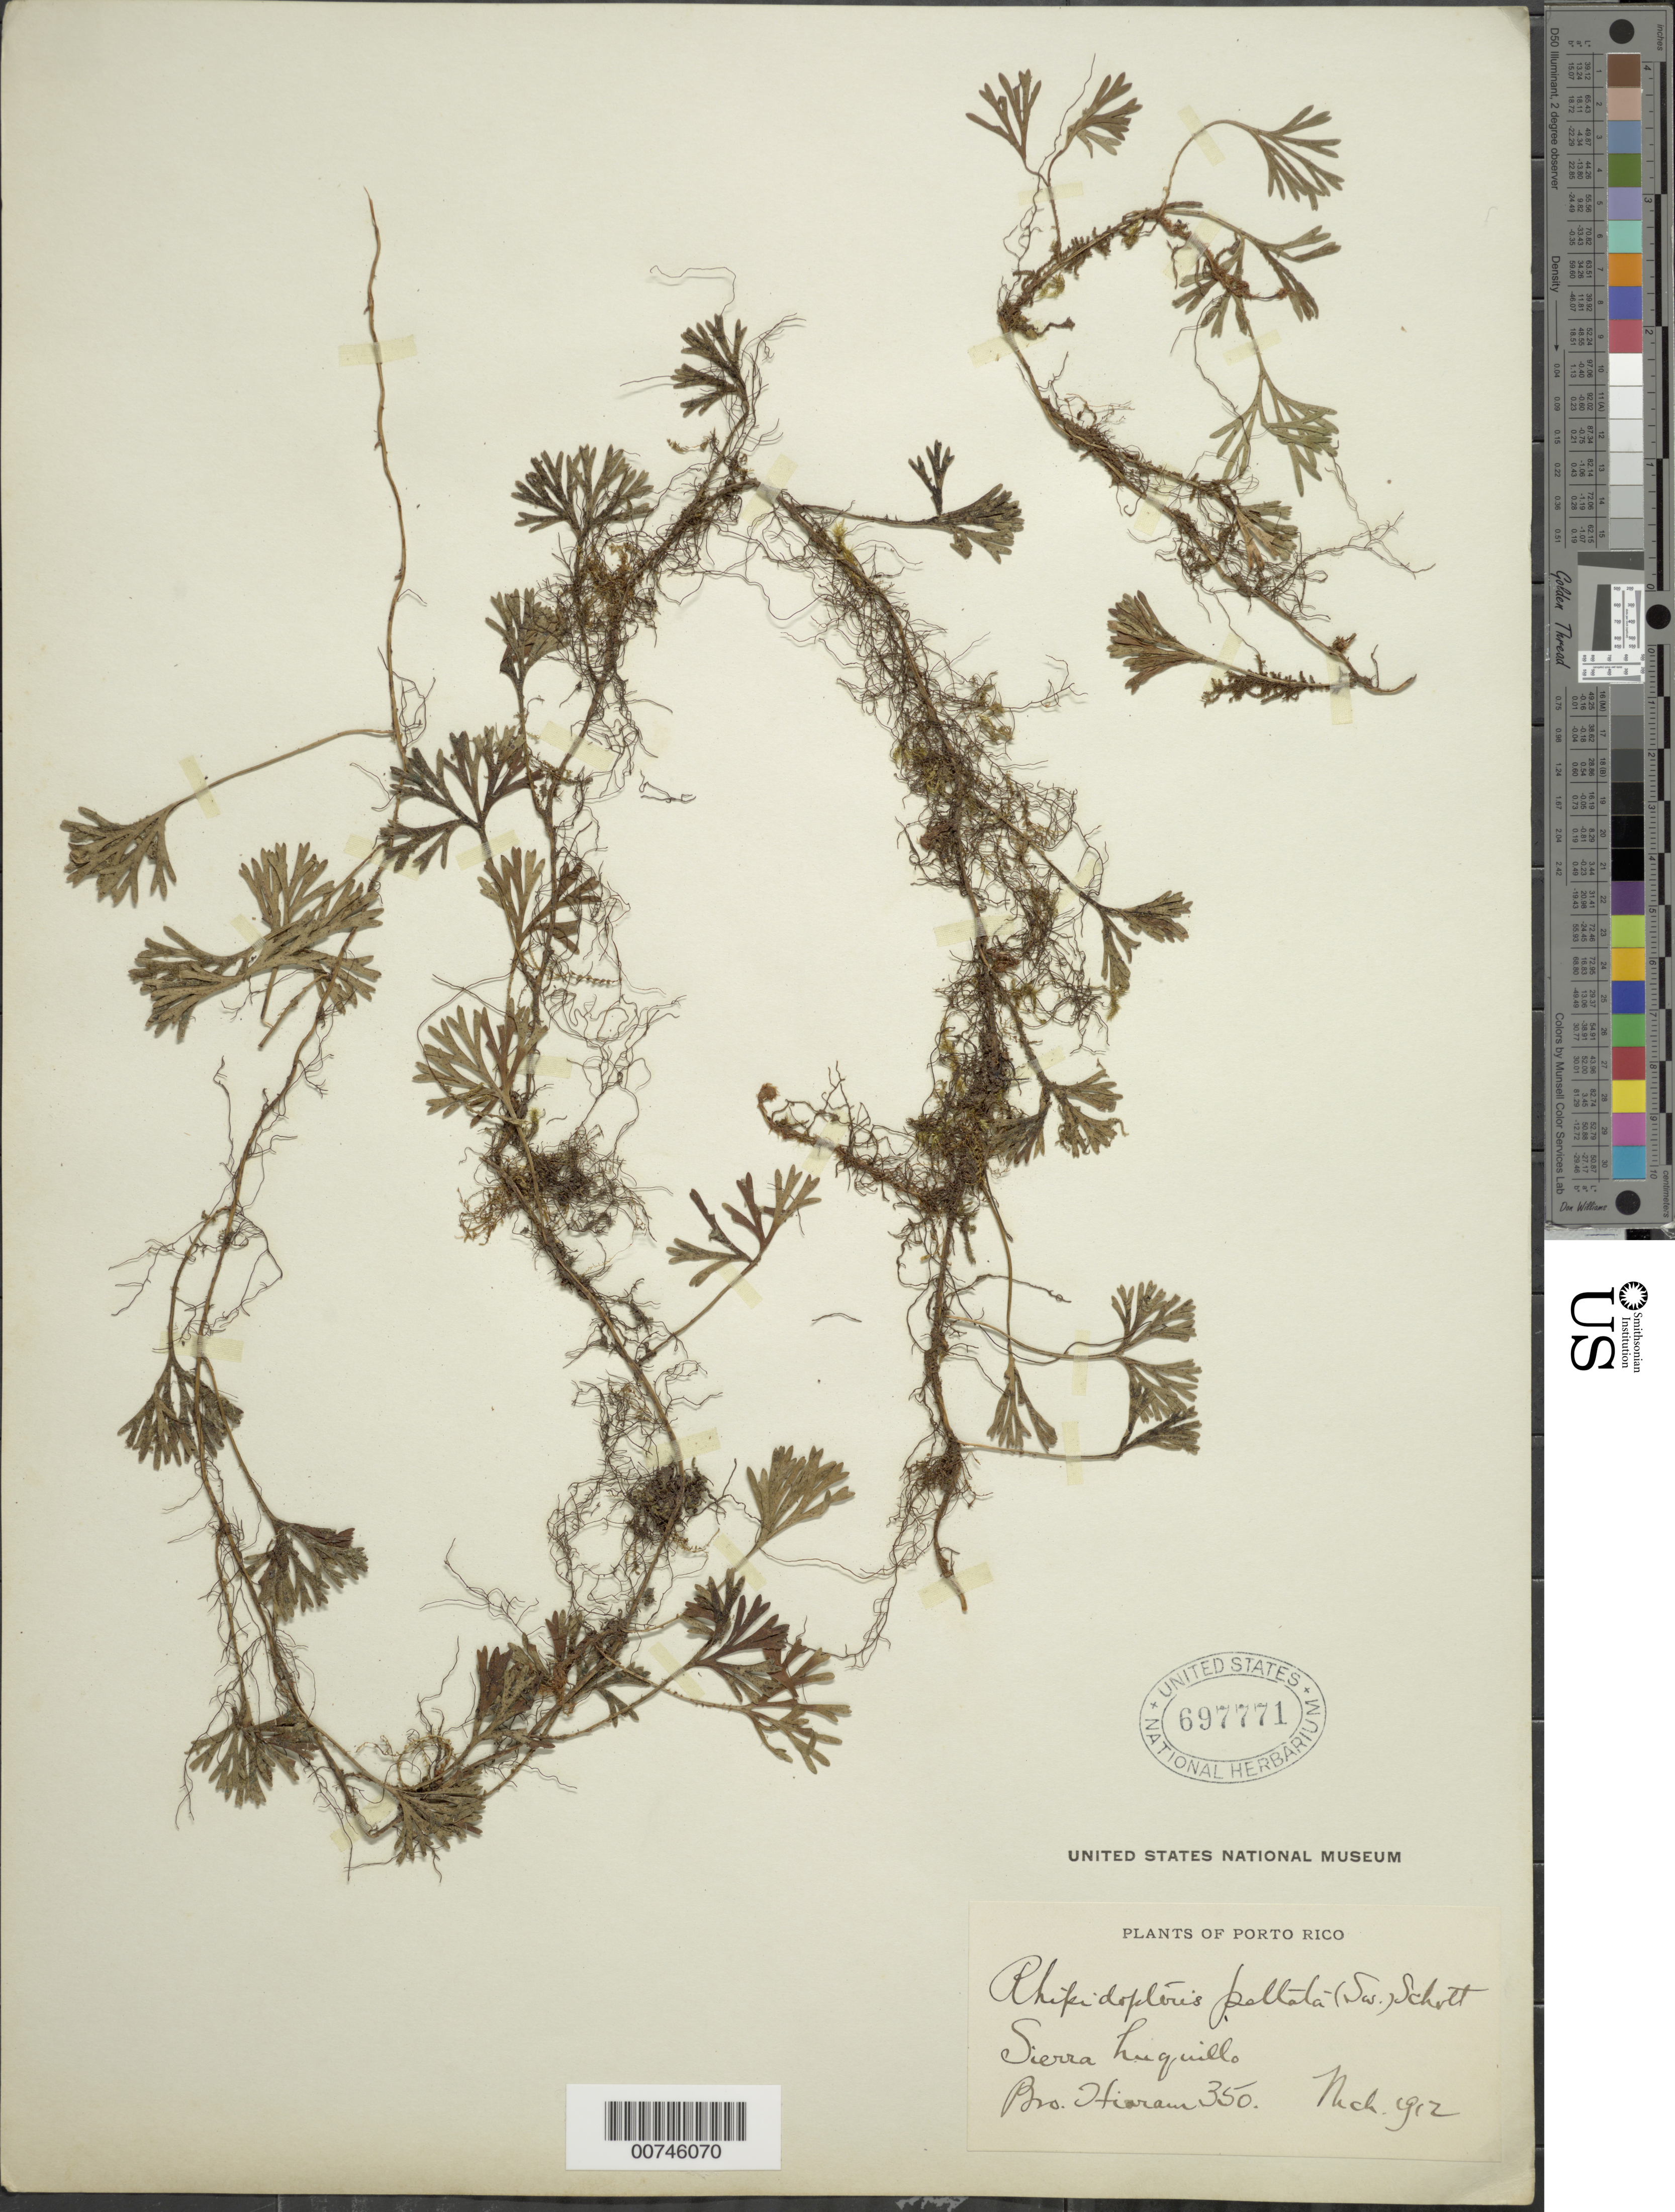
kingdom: Plantae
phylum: Tracheophyta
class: Polypodiopsida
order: Polypodiales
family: Dryopteridaceae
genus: Elaphoglossum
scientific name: Elaphoglossum peltatum f. peltatum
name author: (Sw.) Urb.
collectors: Bro. Hioram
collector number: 350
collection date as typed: Mar 1912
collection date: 1912-03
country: Puerto Rico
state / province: Luquillo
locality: Sierra de Luquillo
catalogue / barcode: US 697771